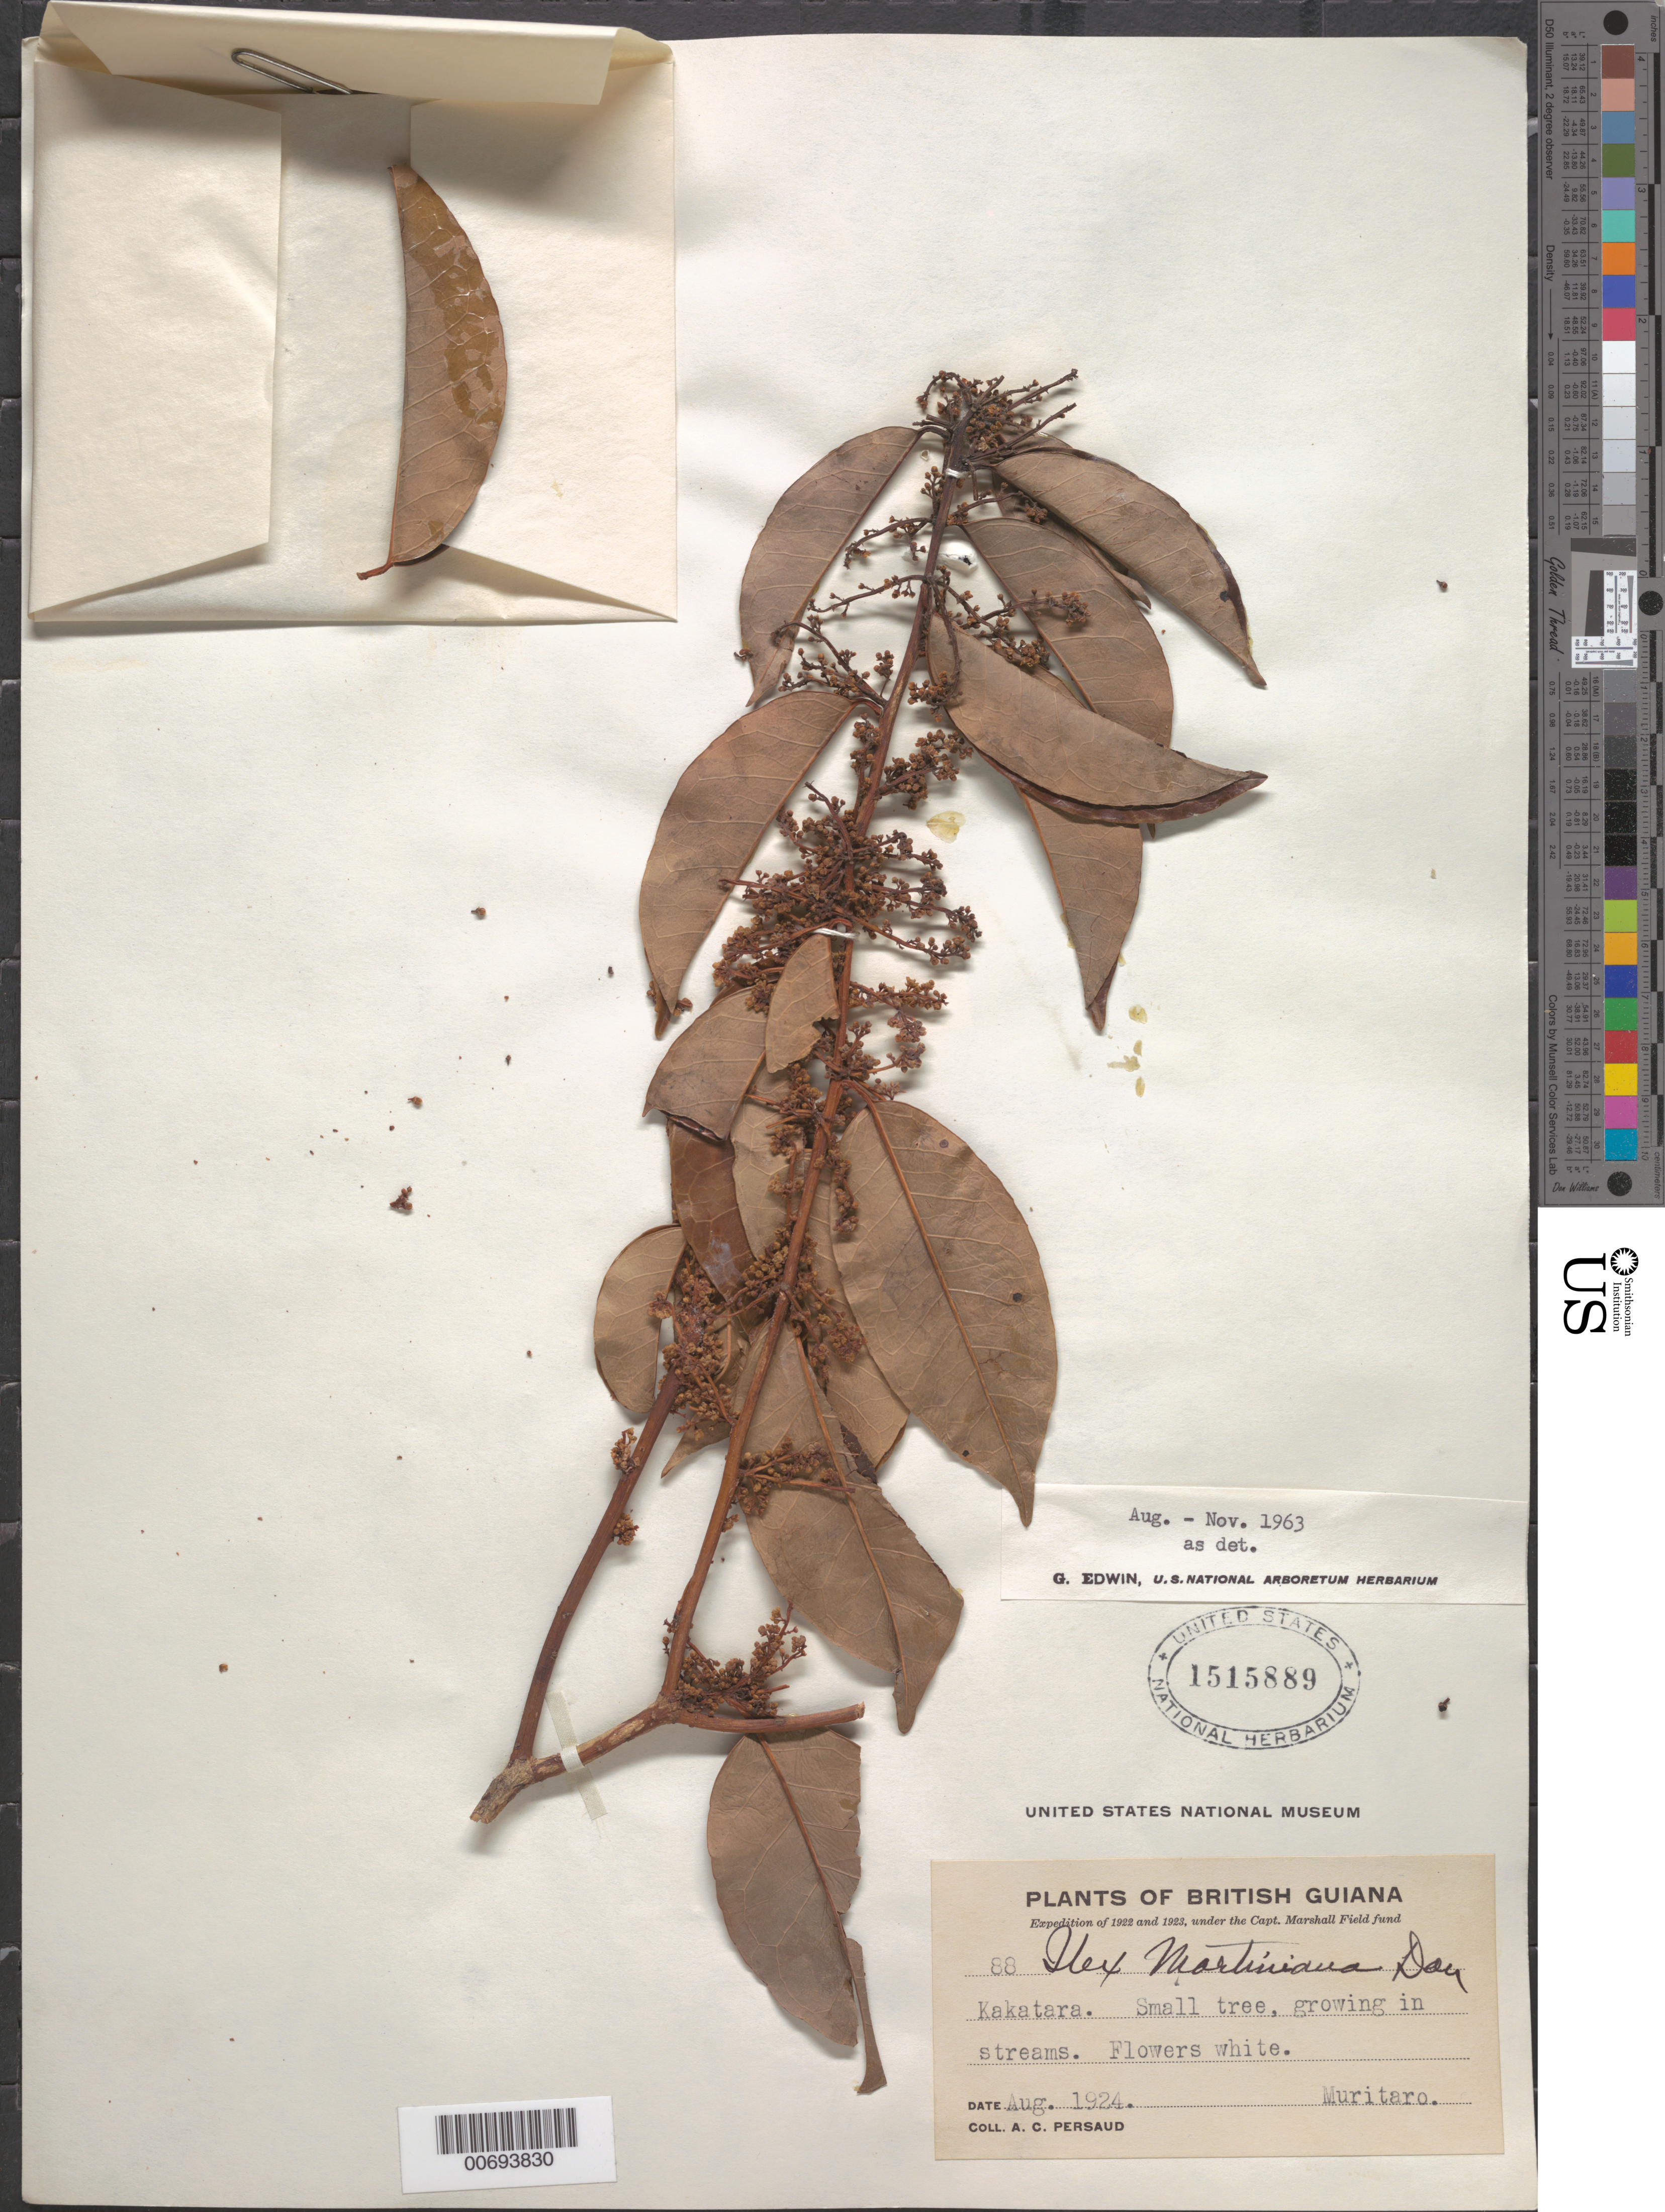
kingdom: Plantae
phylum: Tracheophyta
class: Magnoliopsida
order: Aquifoliales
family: Aquifoliaceae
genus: Ilex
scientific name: Ilex martiniana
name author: D. Don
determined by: Edwin, G.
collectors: A. Persaud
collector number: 88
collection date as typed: Aug-24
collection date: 1924-08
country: Guyana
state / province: U. Demerara-Berbice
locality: Muritaro, Kakatara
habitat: Growing in streams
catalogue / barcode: US 1515889